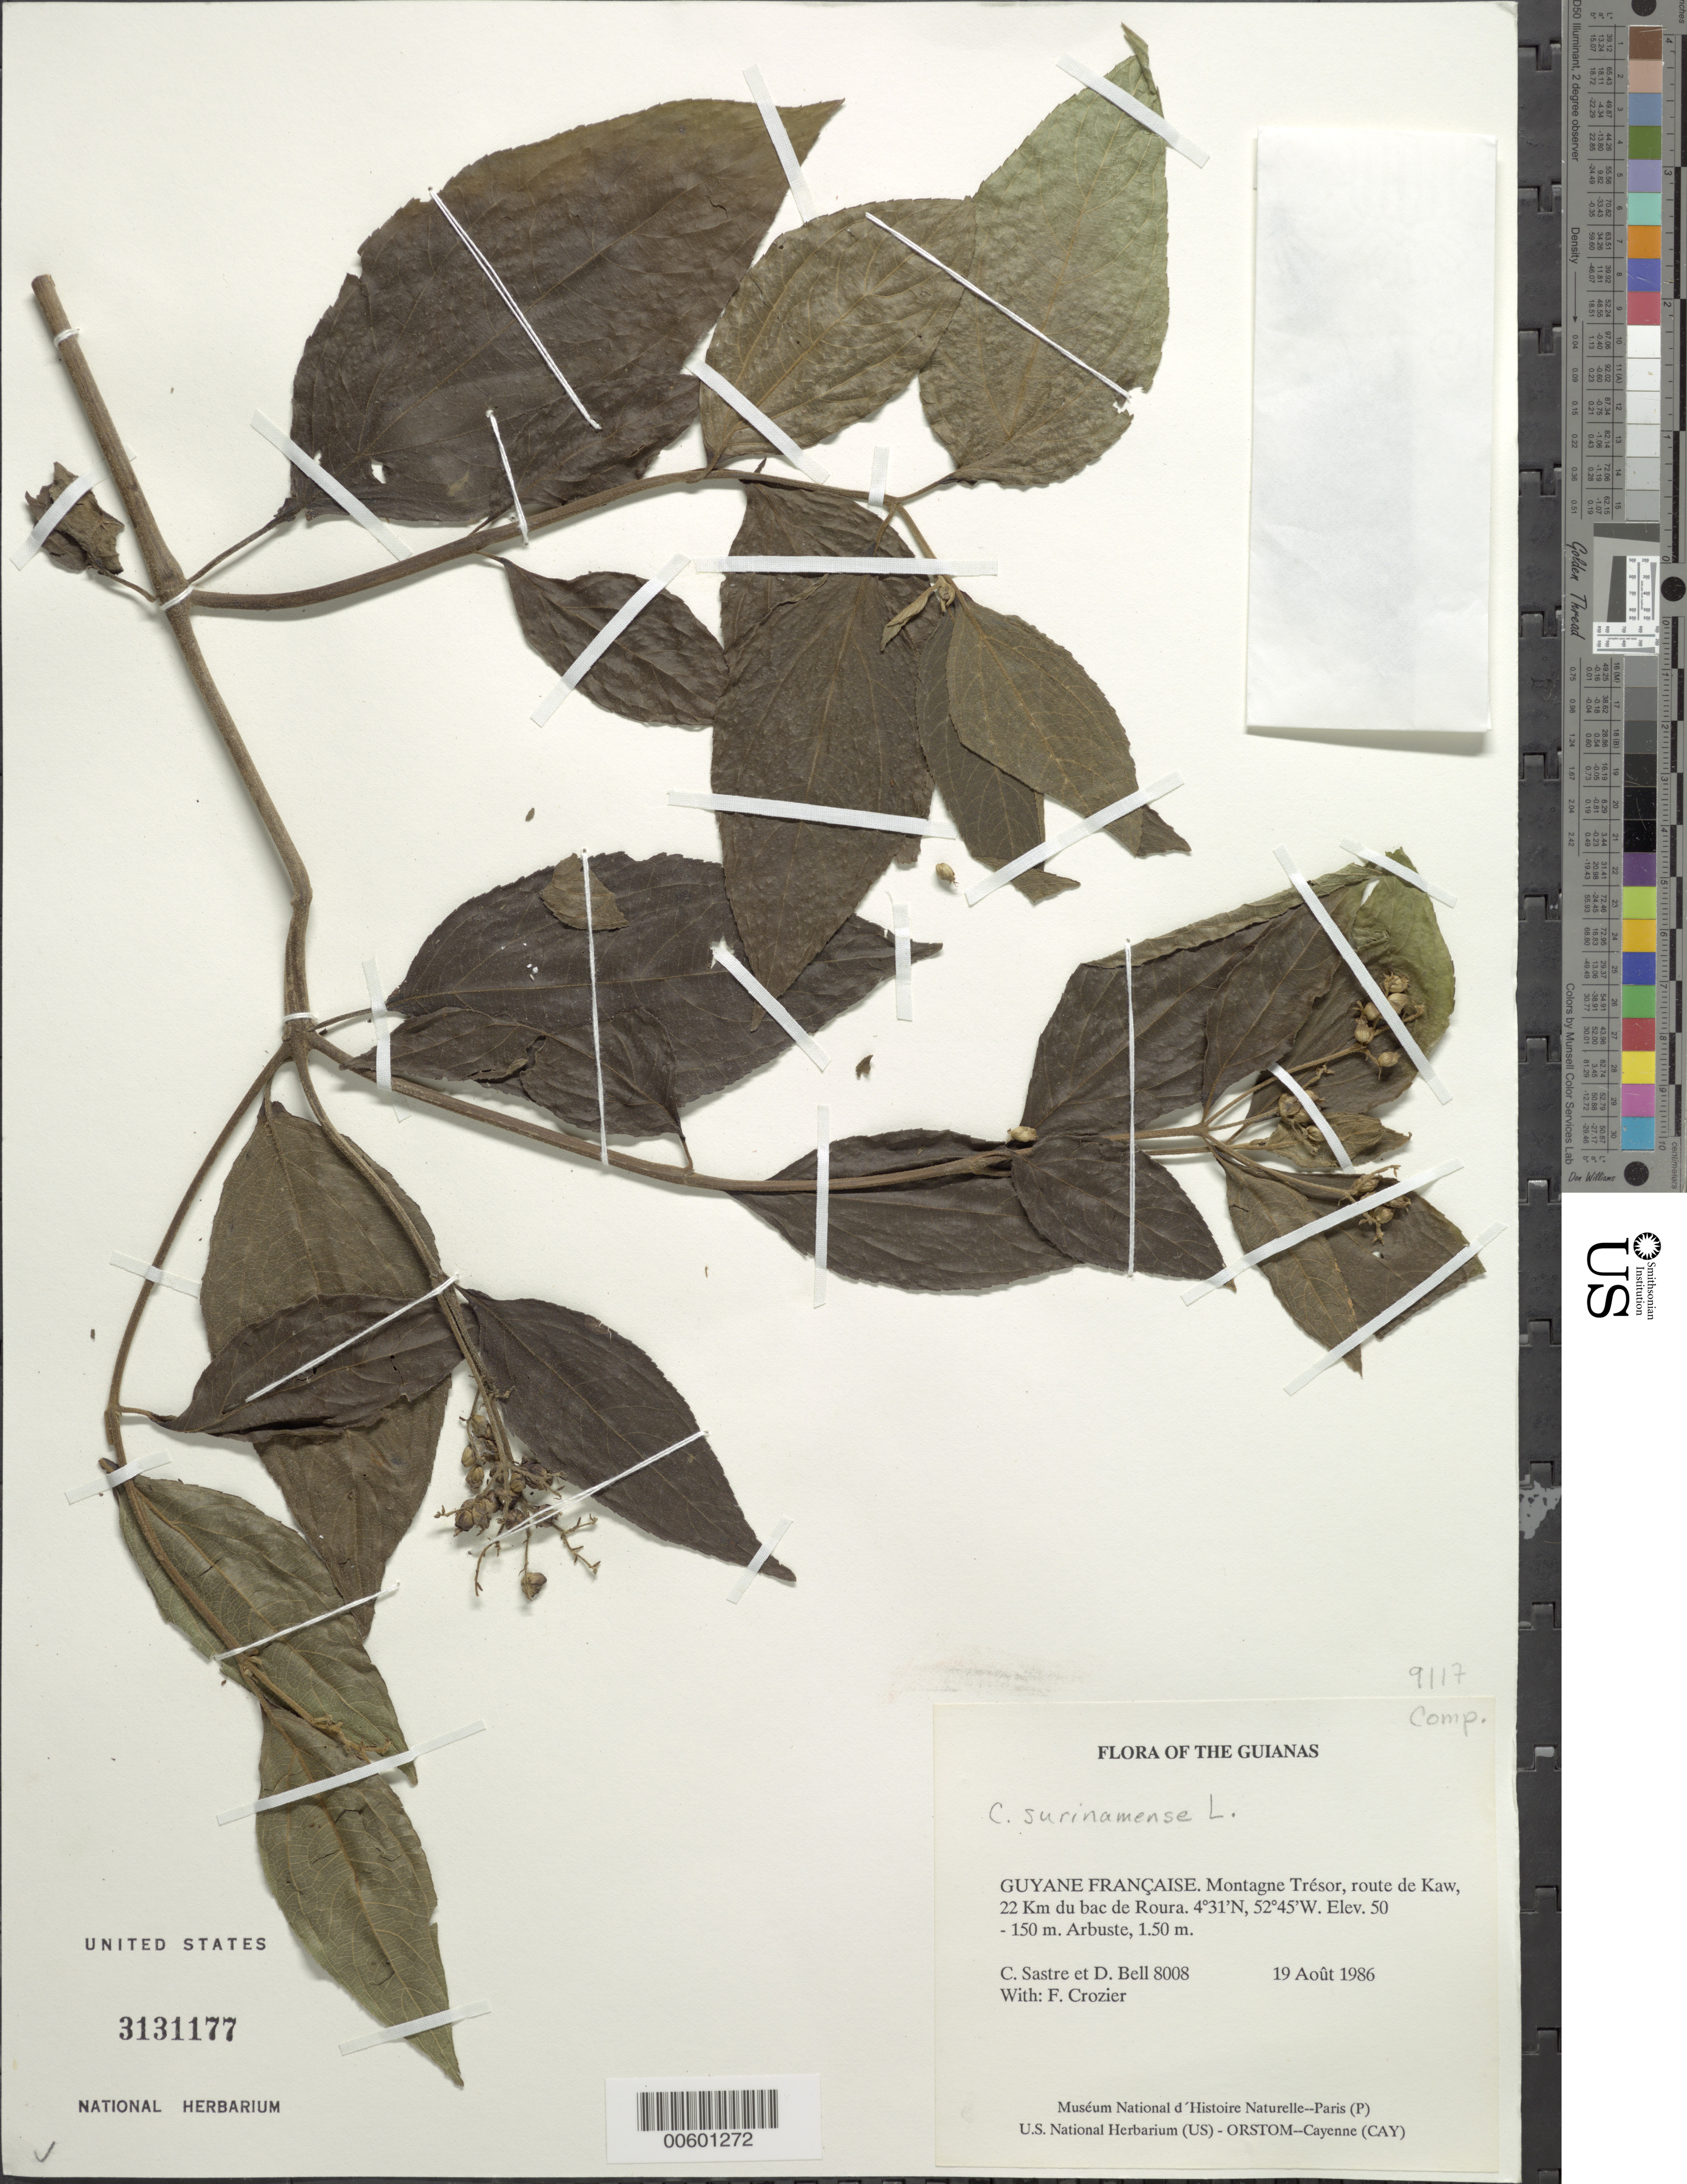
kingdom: Plantae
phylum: Tracheophyta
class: Magnoliopsida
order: Asterales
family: Asteraceae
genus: Clibadium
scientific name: Clibadium surinamense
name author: L.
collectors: C. H. L. Sastre, D. A. Bell & F. Crozier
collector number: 8008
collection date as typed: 19 August 1986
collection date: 1986-08-19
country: French Guiana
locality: Montagne Trésor, route de Kaw, 22 km du bac de Roura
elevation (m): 50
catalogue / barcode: US 3131177